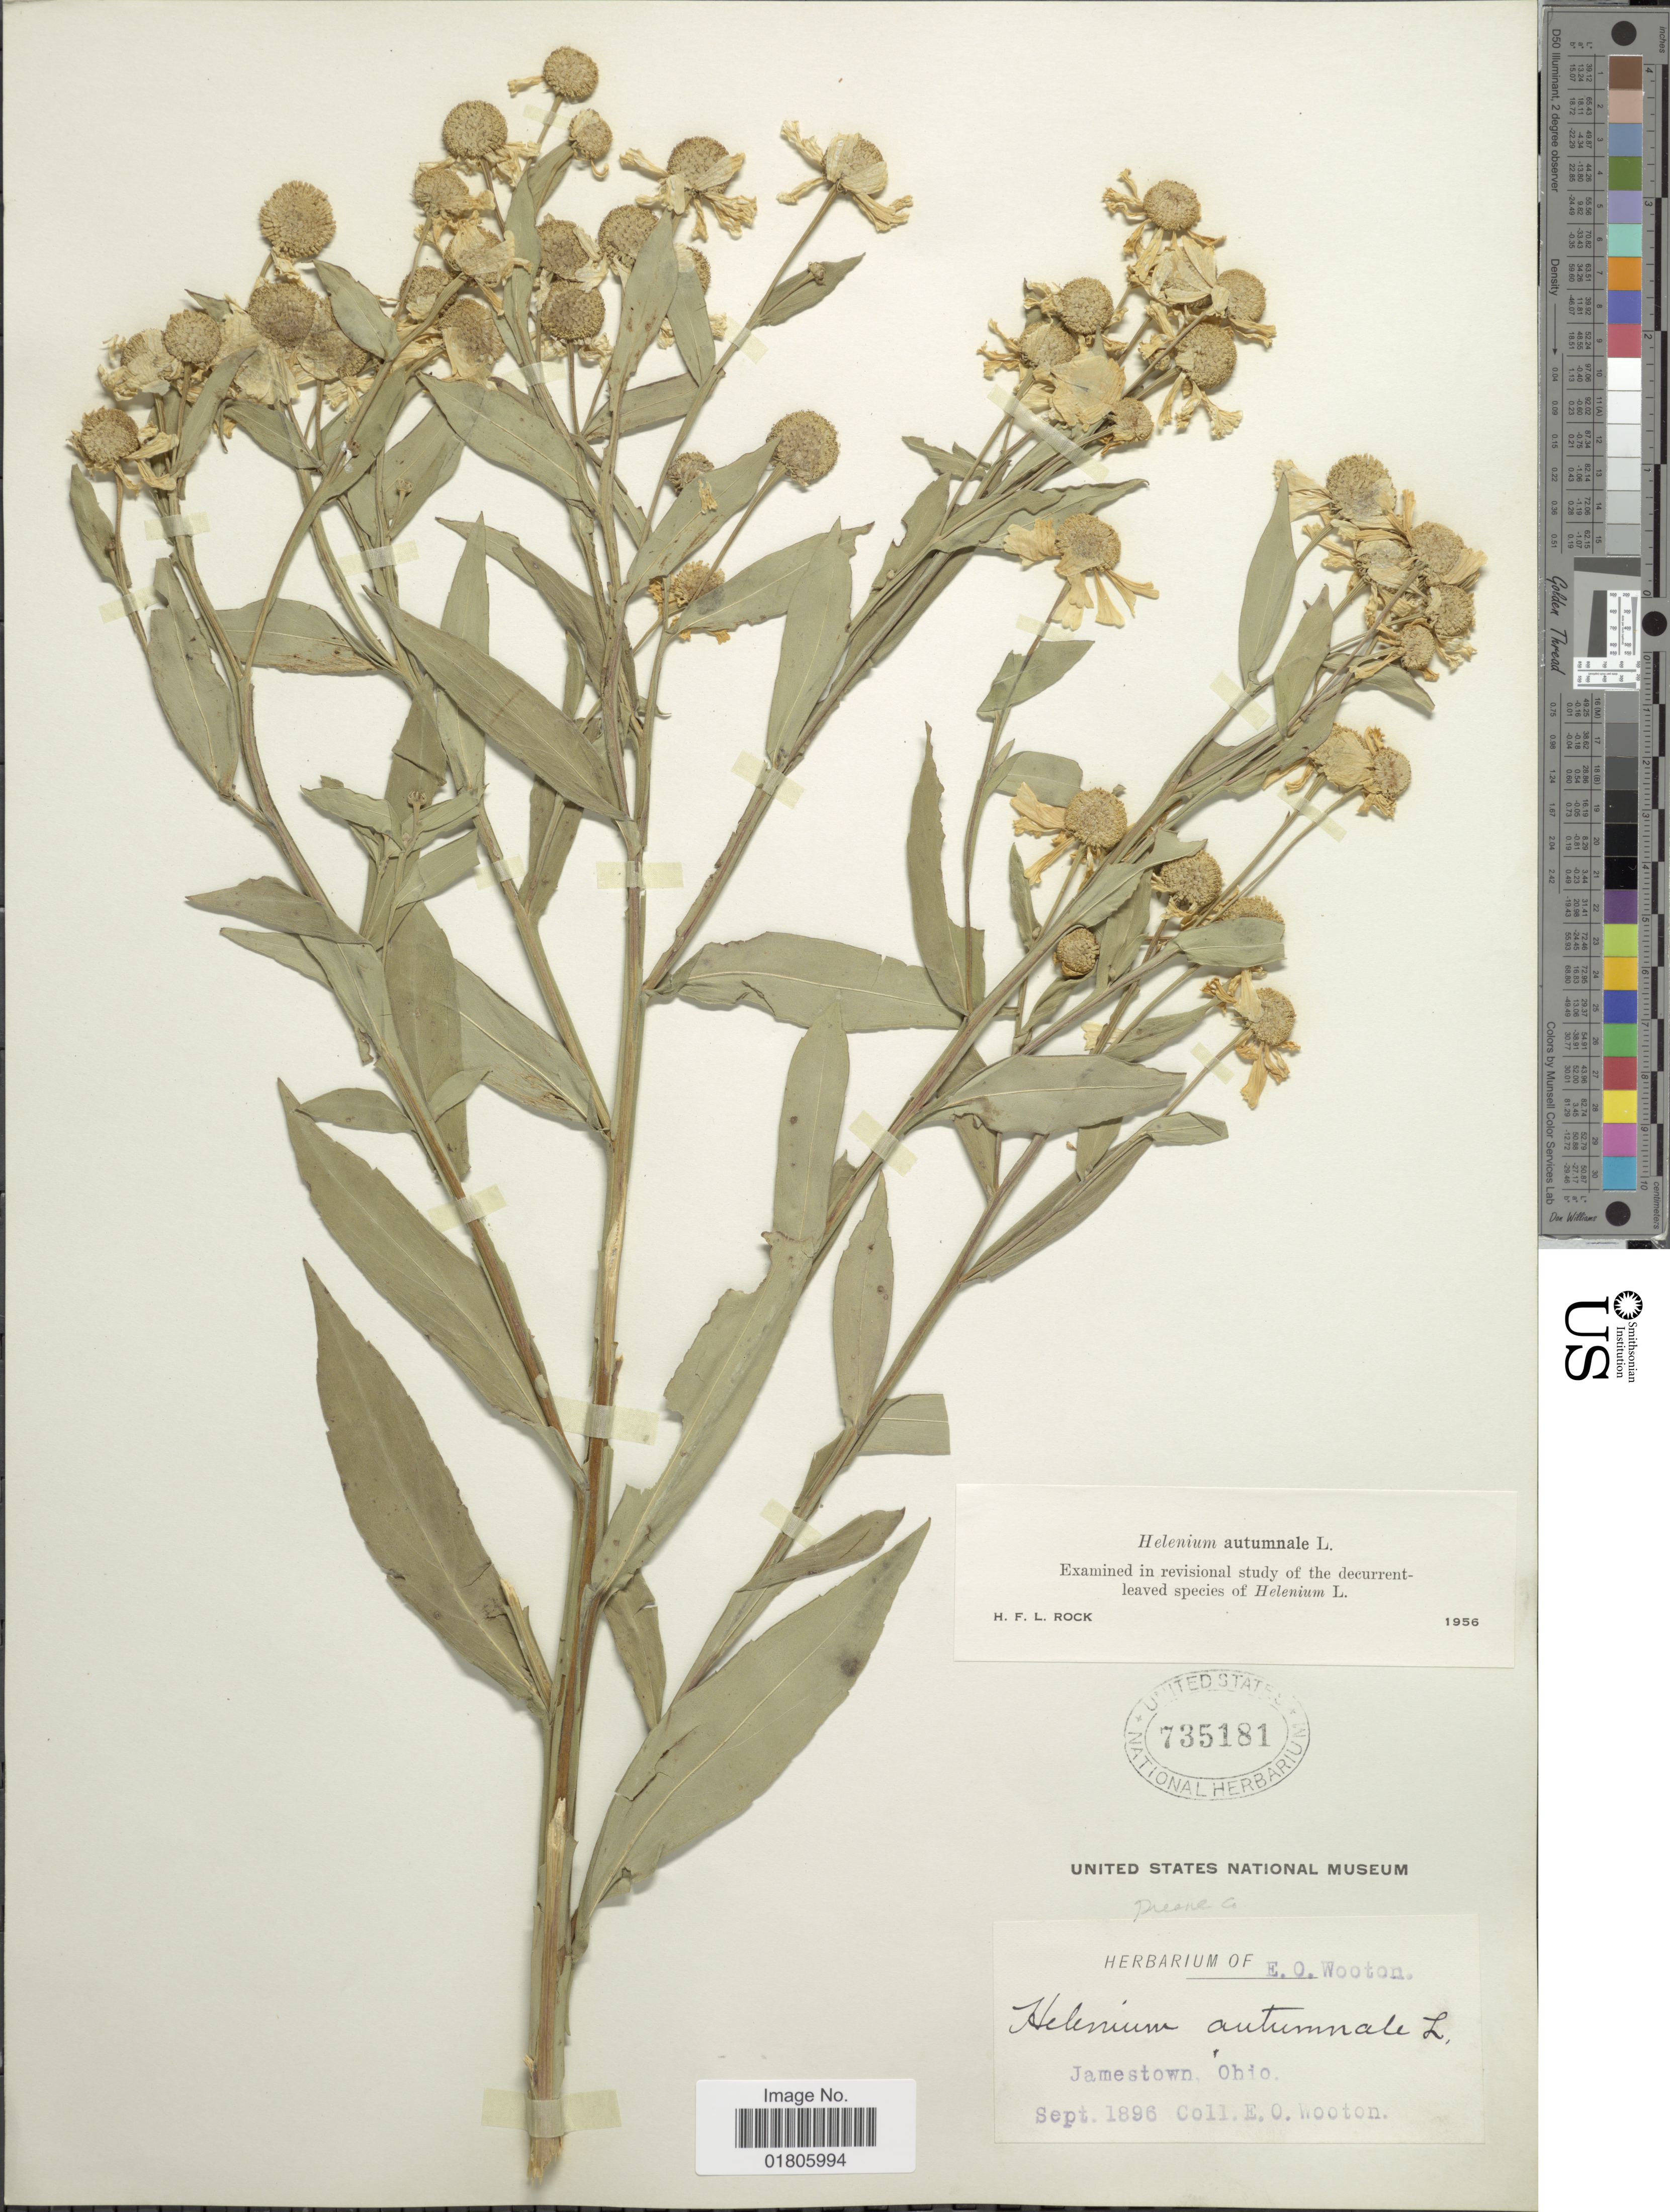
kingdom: Plantae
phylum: Tracheophyta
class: Magnoliopsida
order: Asterales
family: Asteraceae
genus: Helenium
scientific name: Helenium autumnale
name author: L.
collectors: E. O. Wooton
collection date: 1896-09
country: United States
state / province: Ohio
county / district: Greene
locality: Jamestown.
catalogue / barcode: US 735181